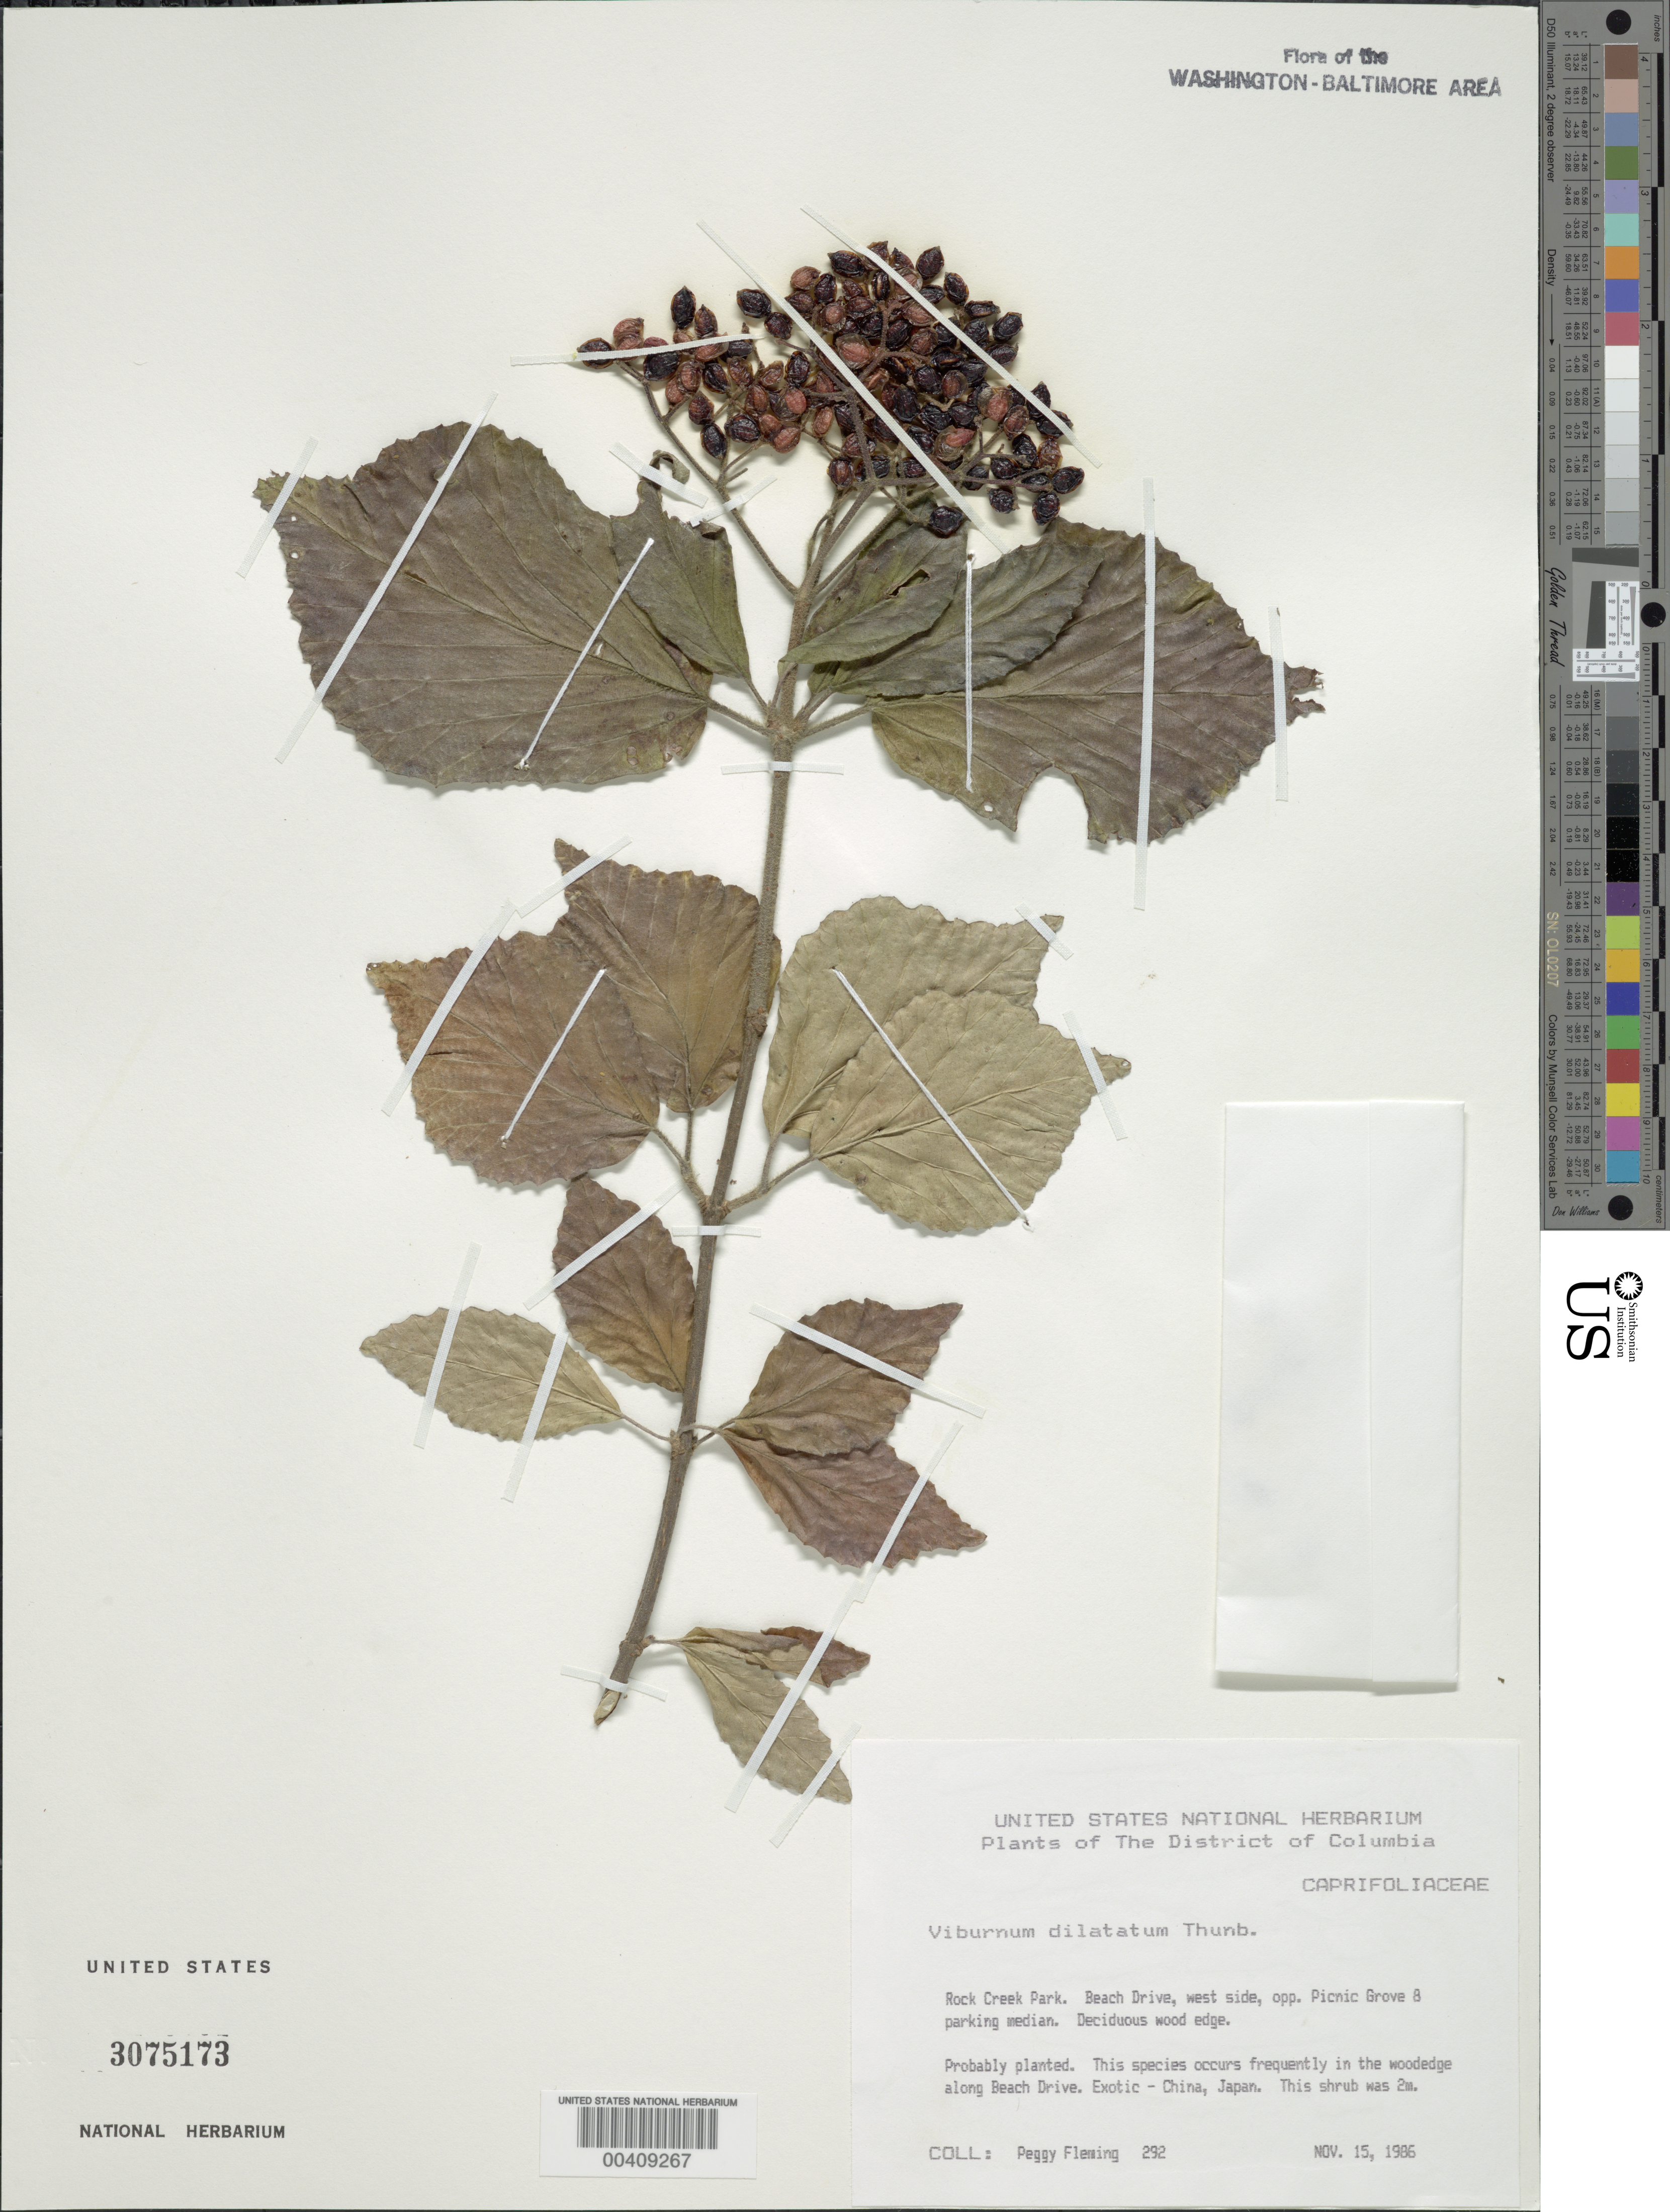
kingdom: Plantae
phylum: Tracheophyta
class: Magnoliopsida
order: Dipsacales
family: Viburnaceae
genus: Viburnum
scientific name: Viburnum dilatatum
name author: Thunb.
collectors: P. Fleming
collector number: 292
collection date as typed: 15 Nov 1986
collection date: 1986-11-15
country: United States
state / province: District of Columbia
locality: Rock Creek Park, Beach Drive, opposite Grove 8 parking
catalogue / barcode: US 3075173